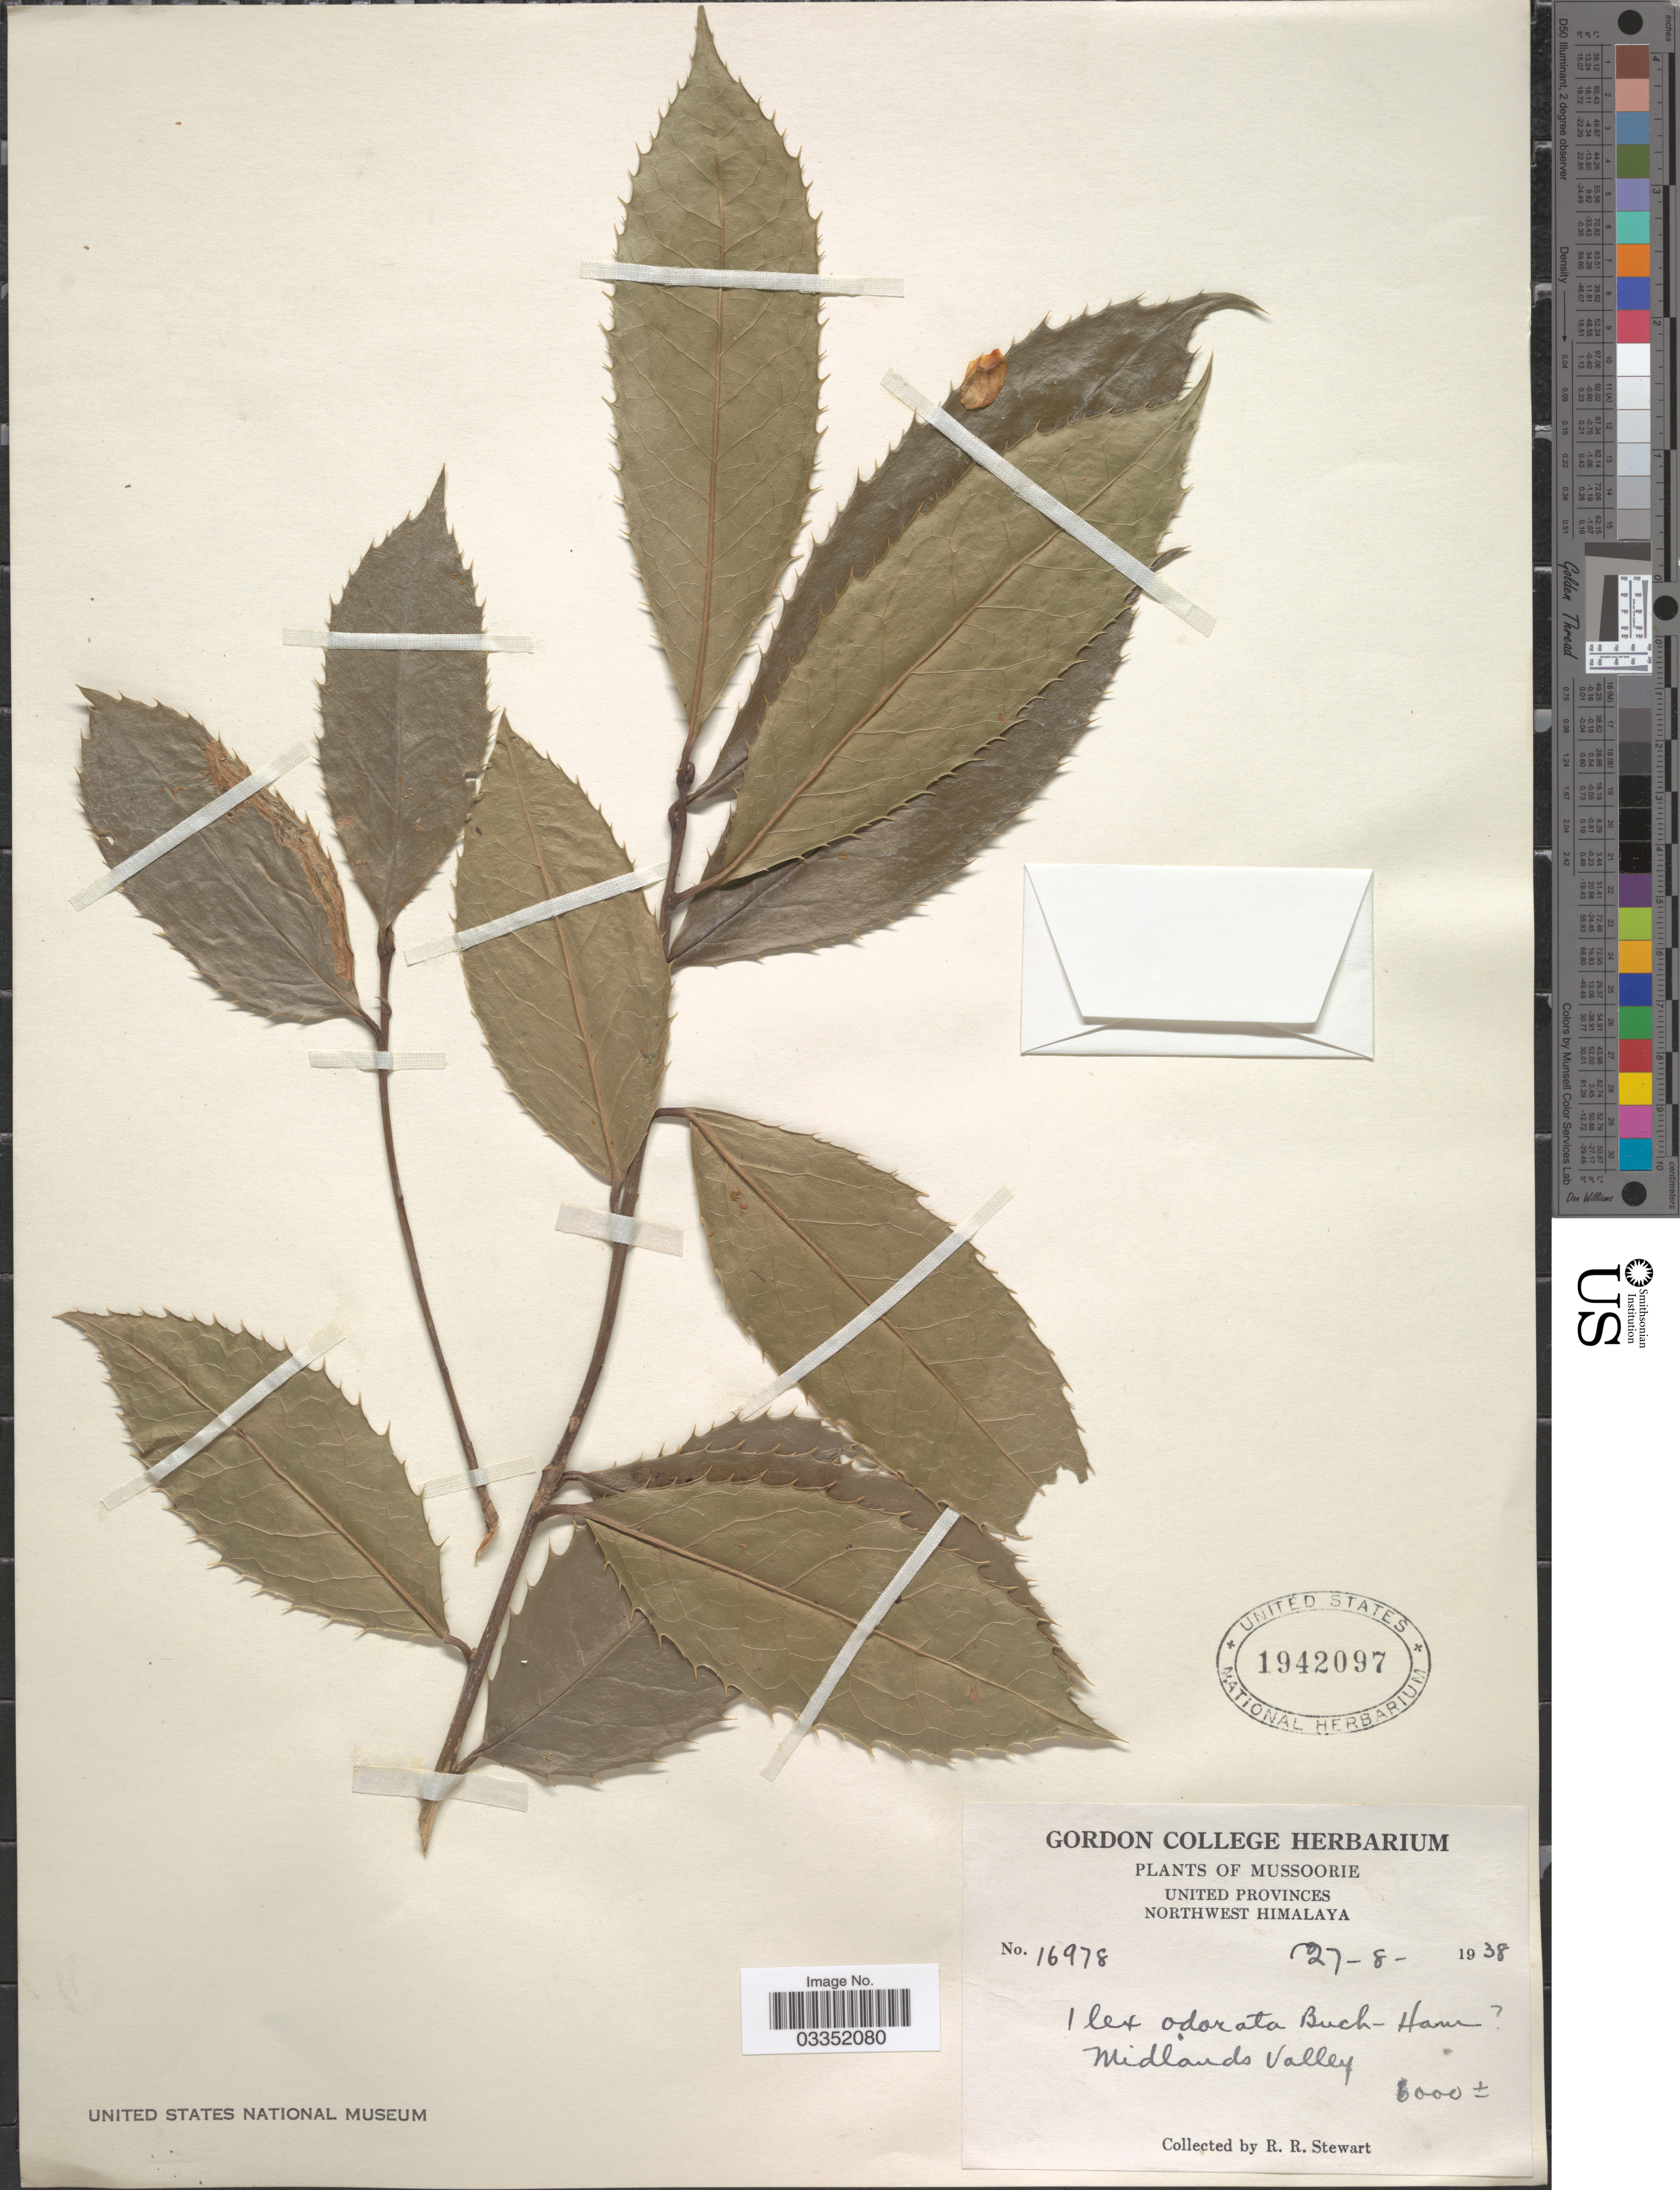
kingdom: Plantae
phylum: Tracheophyta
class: Magnoliopsida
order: Aquifoliales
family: Aquifoliaceae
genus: Ilex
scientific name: Ilex odorata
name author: Ham.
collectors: R. Stewart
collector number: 16978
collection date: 1938-08-27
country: India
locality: Mussoorie. United Province. Northwest Himalaya. Midlands Valley.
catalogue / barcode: US 1942097